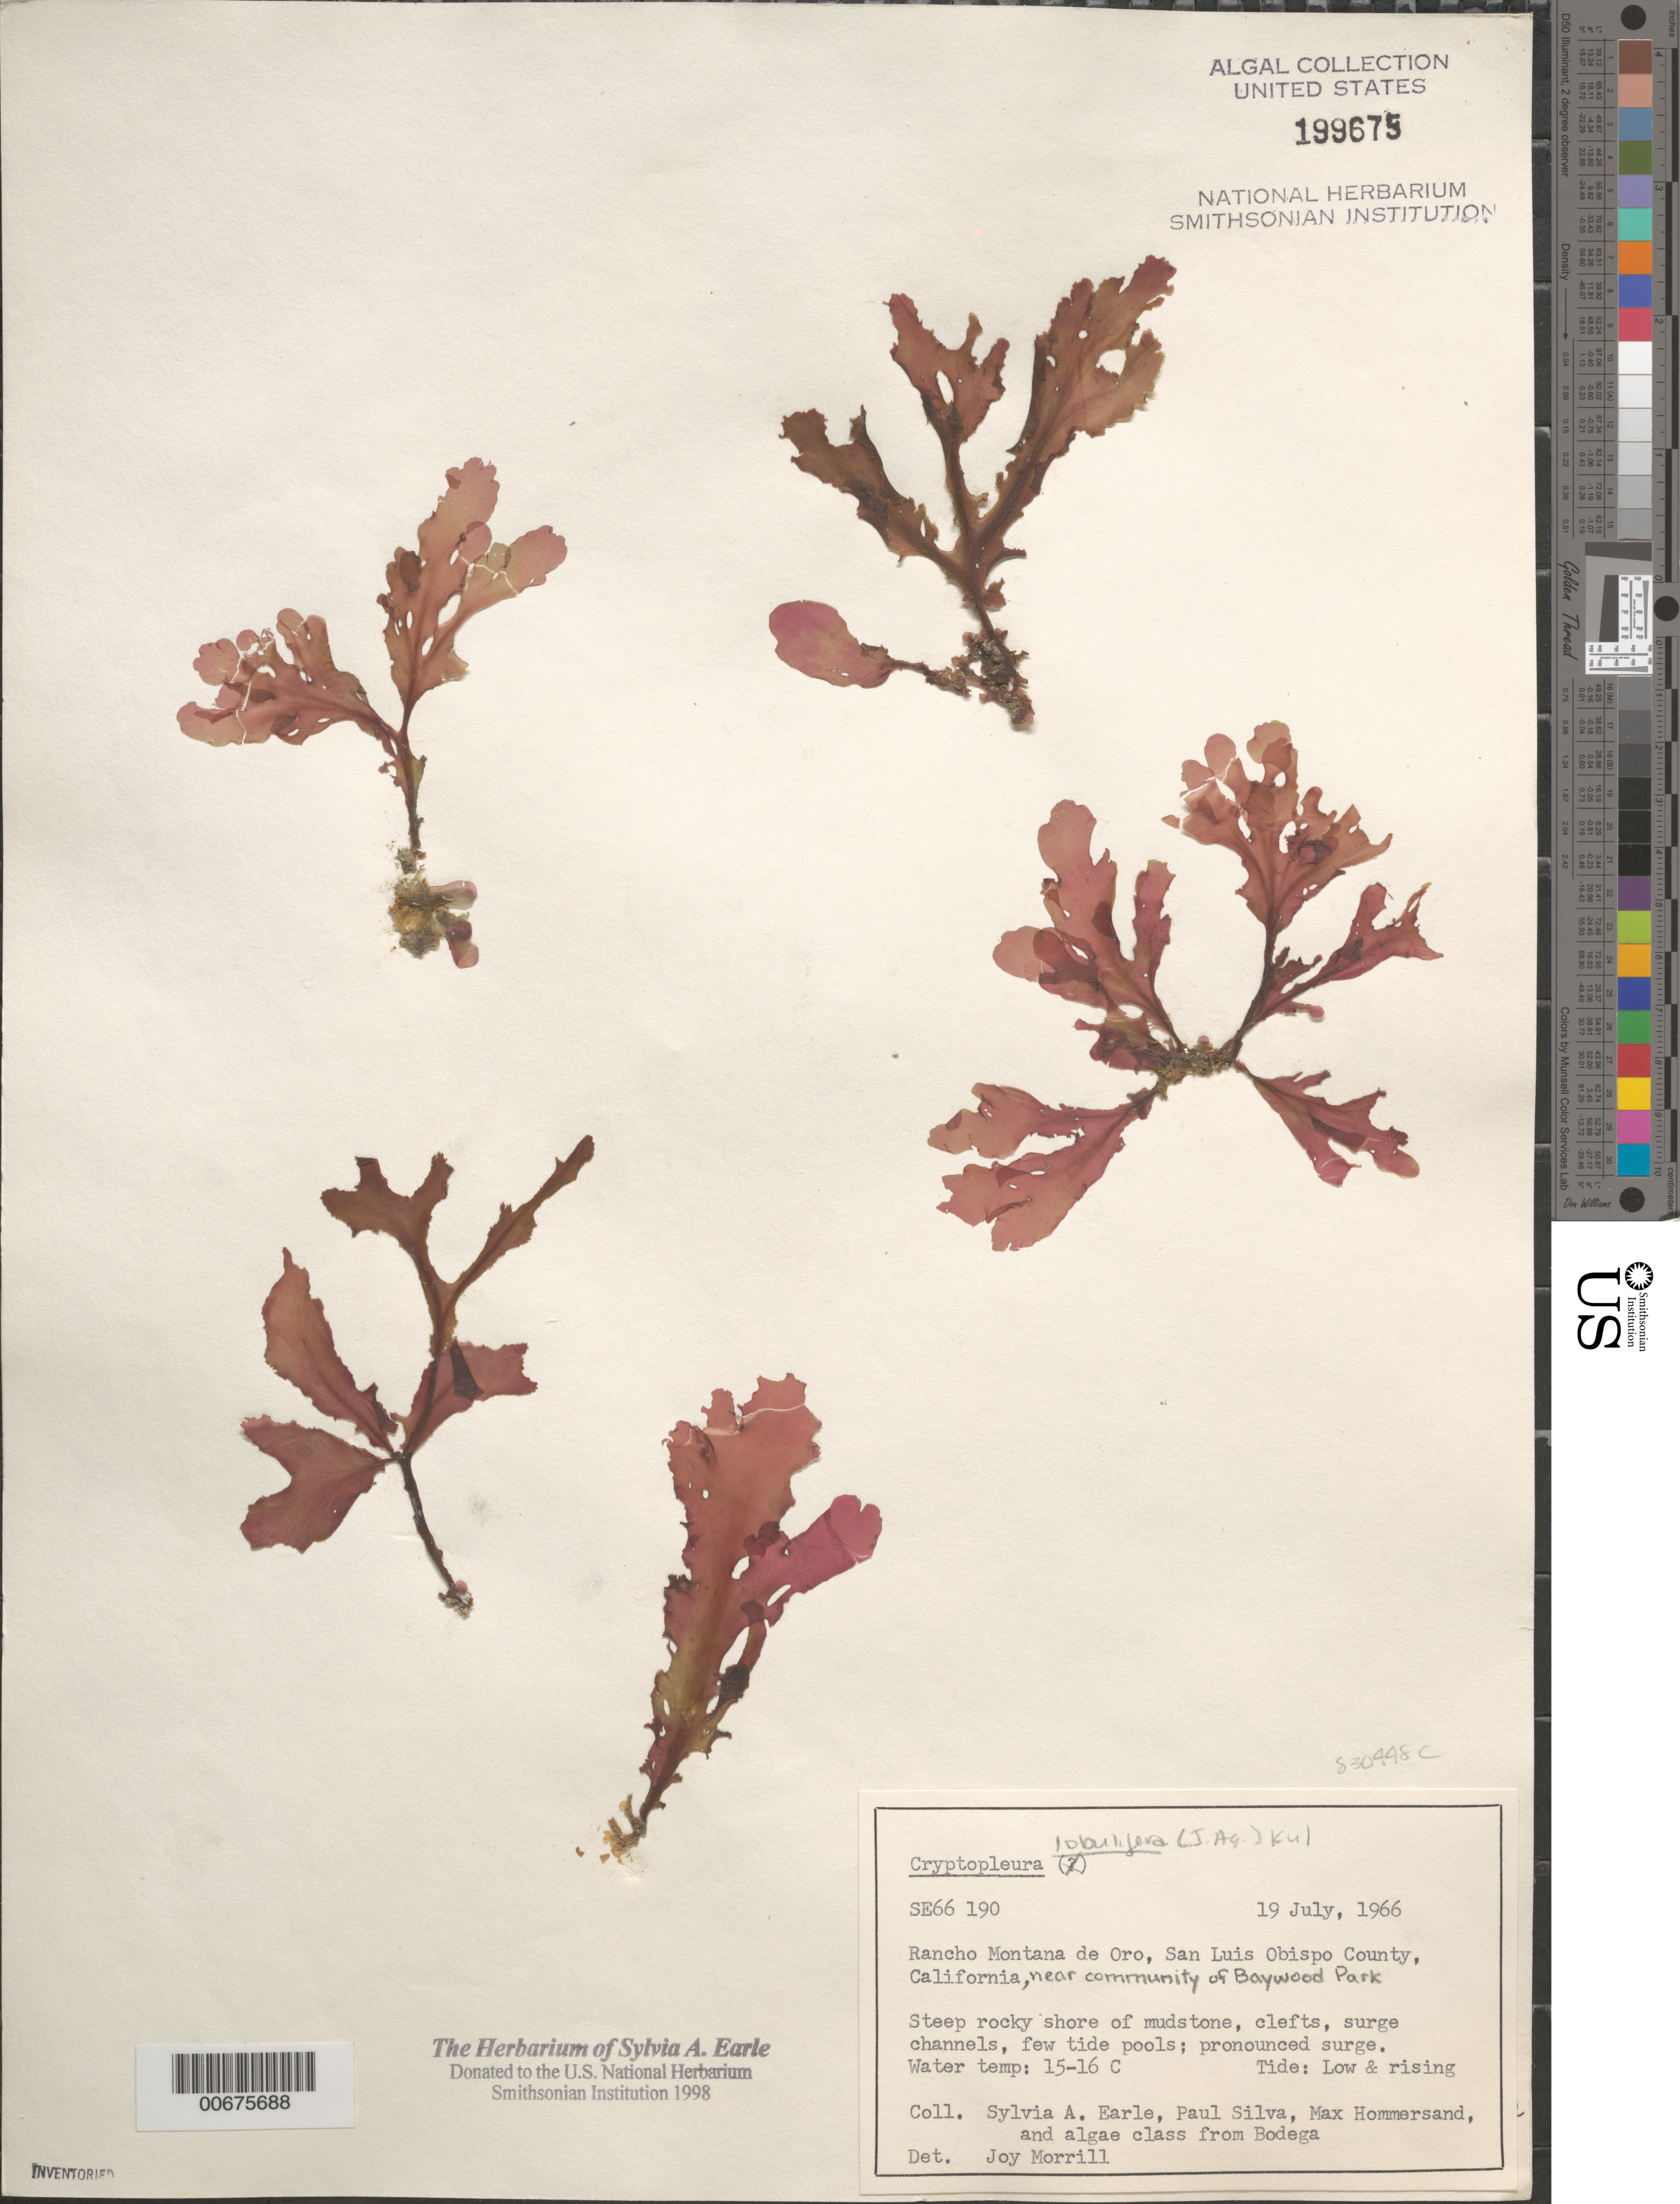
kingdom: Plantae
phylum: Rhodophyta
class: Florideophyceae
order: Ceramiales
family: Delesseriaceae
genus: Cryptopleura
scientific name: Cryptopleura lobulifera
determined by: Morrill, J.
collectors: S. A. Earle, P. C. Silva, M. H. Hommersand & Bodega Algae Class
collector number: SE 66190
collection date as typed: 19 Jul 1966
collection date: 1966-07-19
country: United States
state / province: California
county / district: San Luis Obispo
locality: Rancho Montana de Oro, near Baywood Park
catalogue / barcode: US 199675